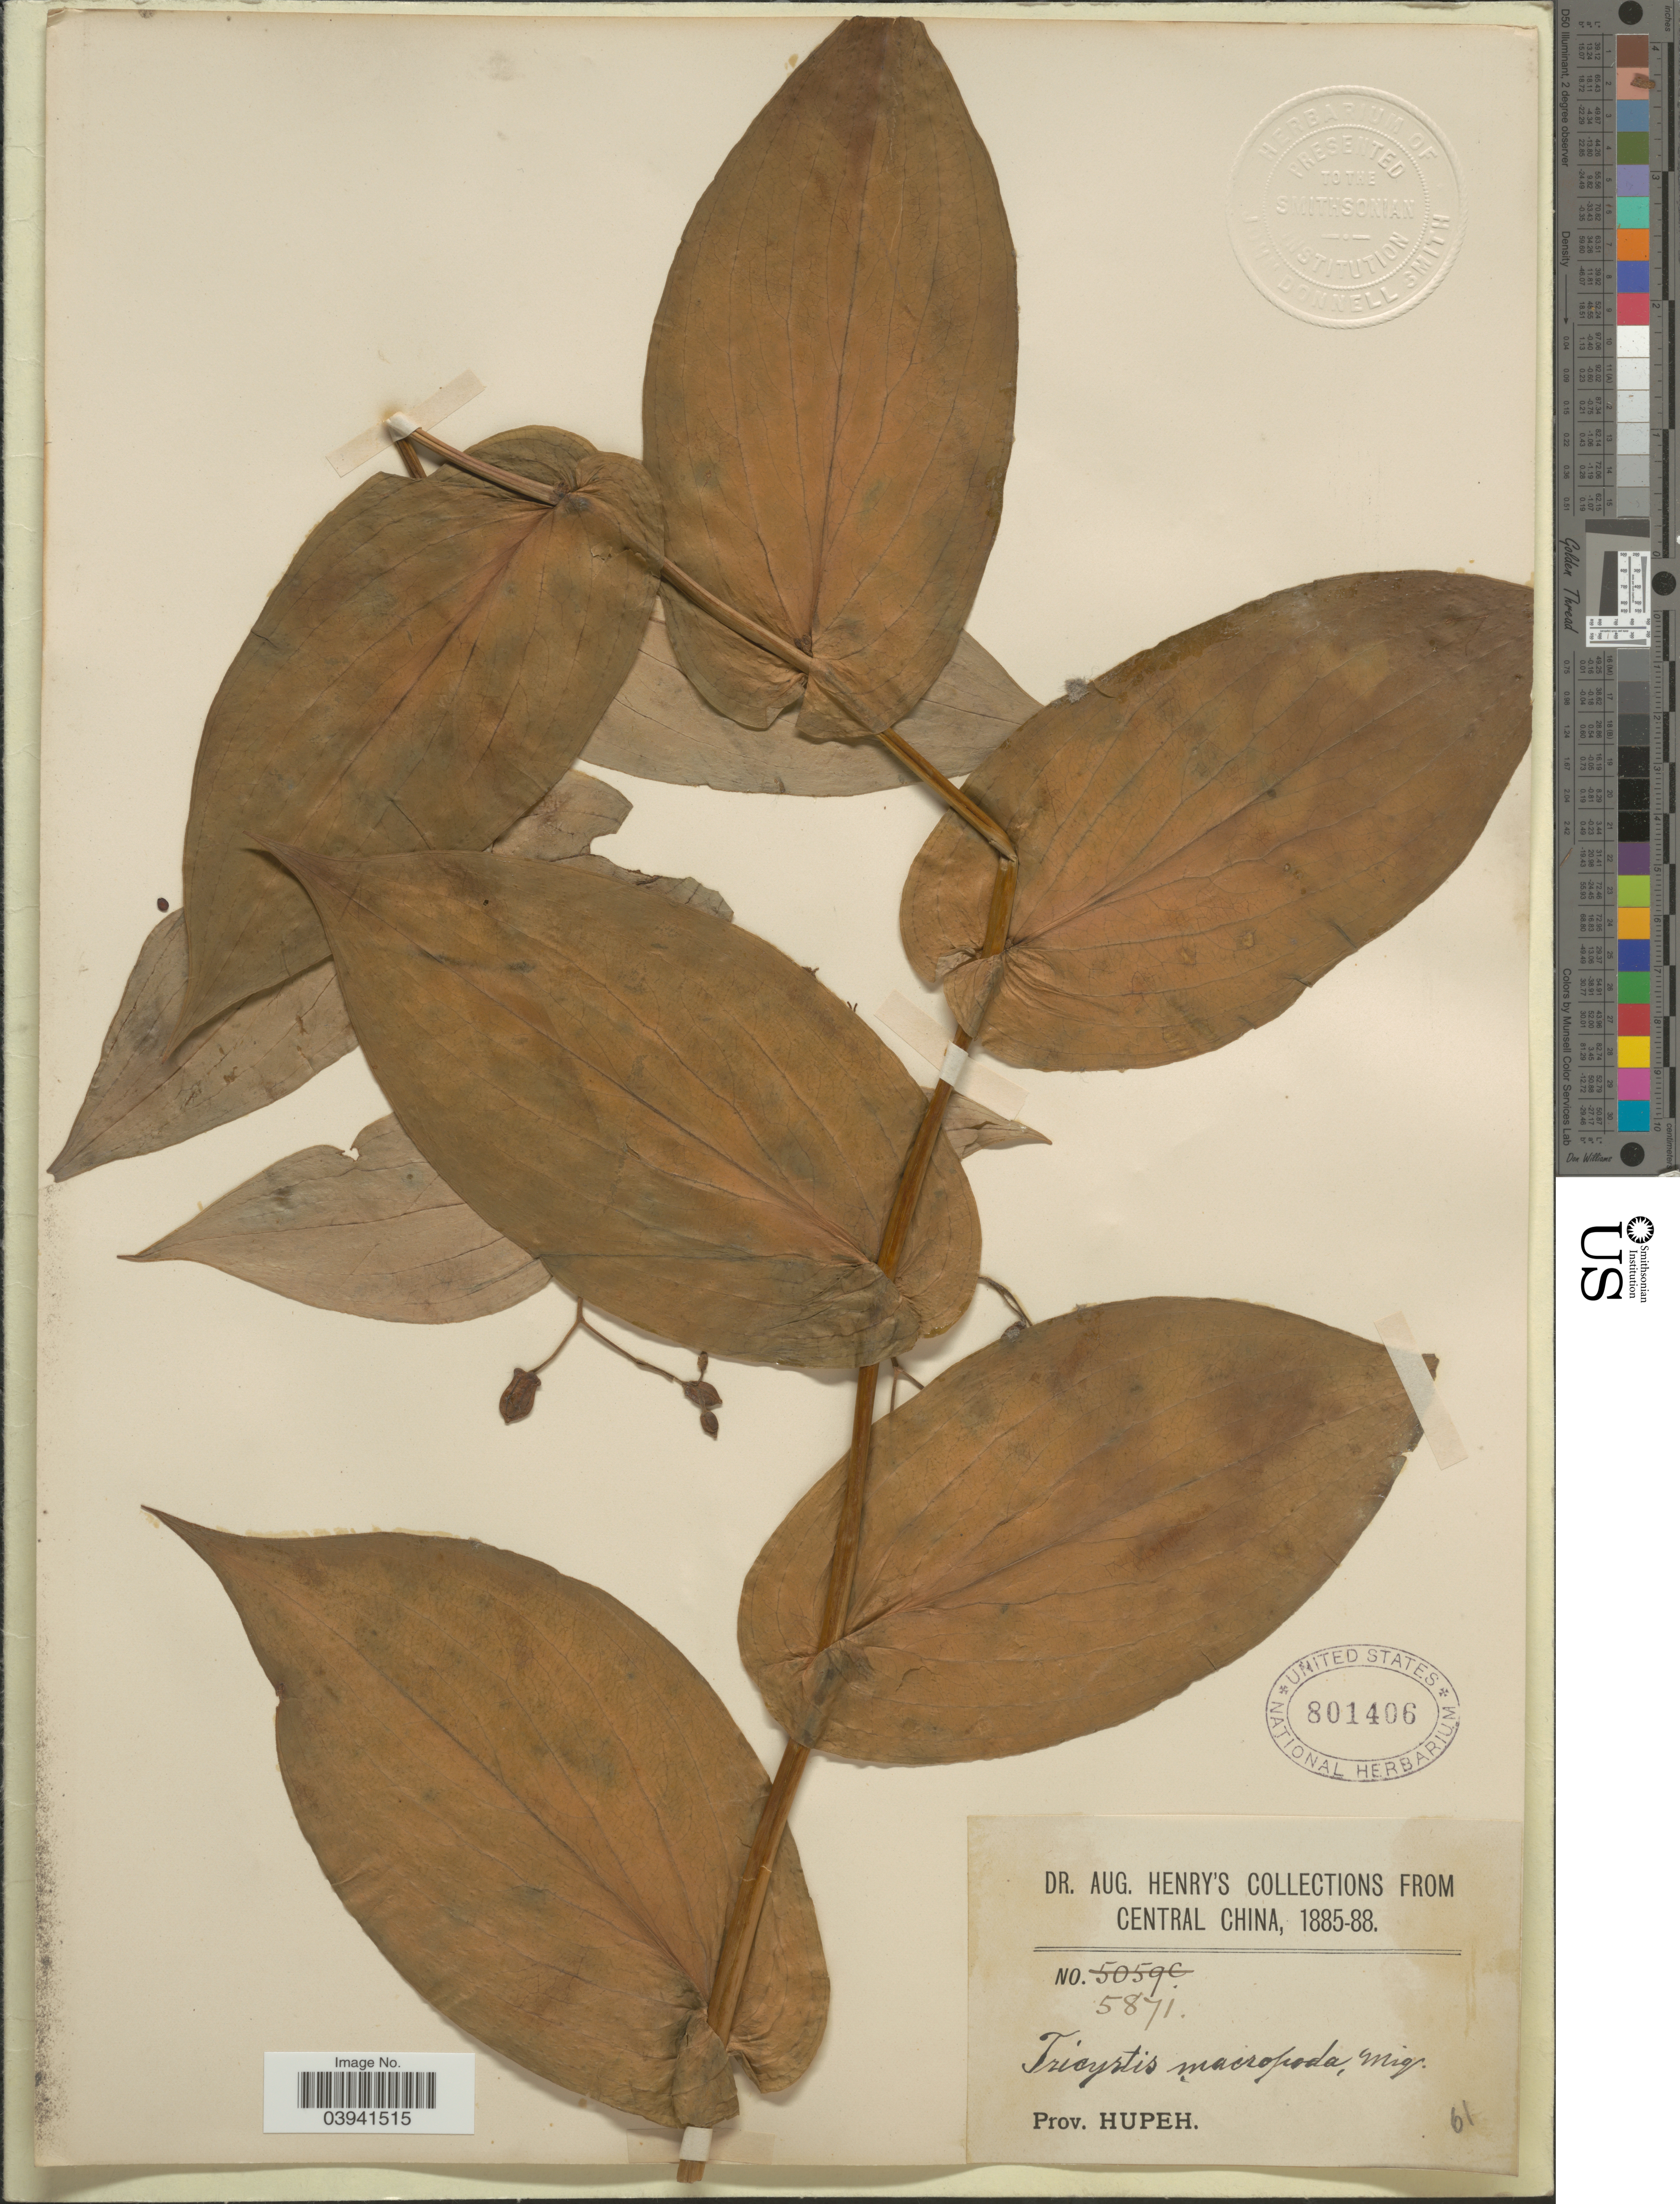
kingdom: Plantae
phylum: Tracheophyta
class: Liliopsida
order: Liliales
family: Liliaceae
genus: Tricyrtis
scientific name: Tricyrtis macropoda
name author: Miq.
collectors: A. Henry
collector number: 5871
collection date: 1885/1888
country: China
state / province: Hubei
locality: Central China. Prov. Hupeh.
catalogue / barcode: US 801406